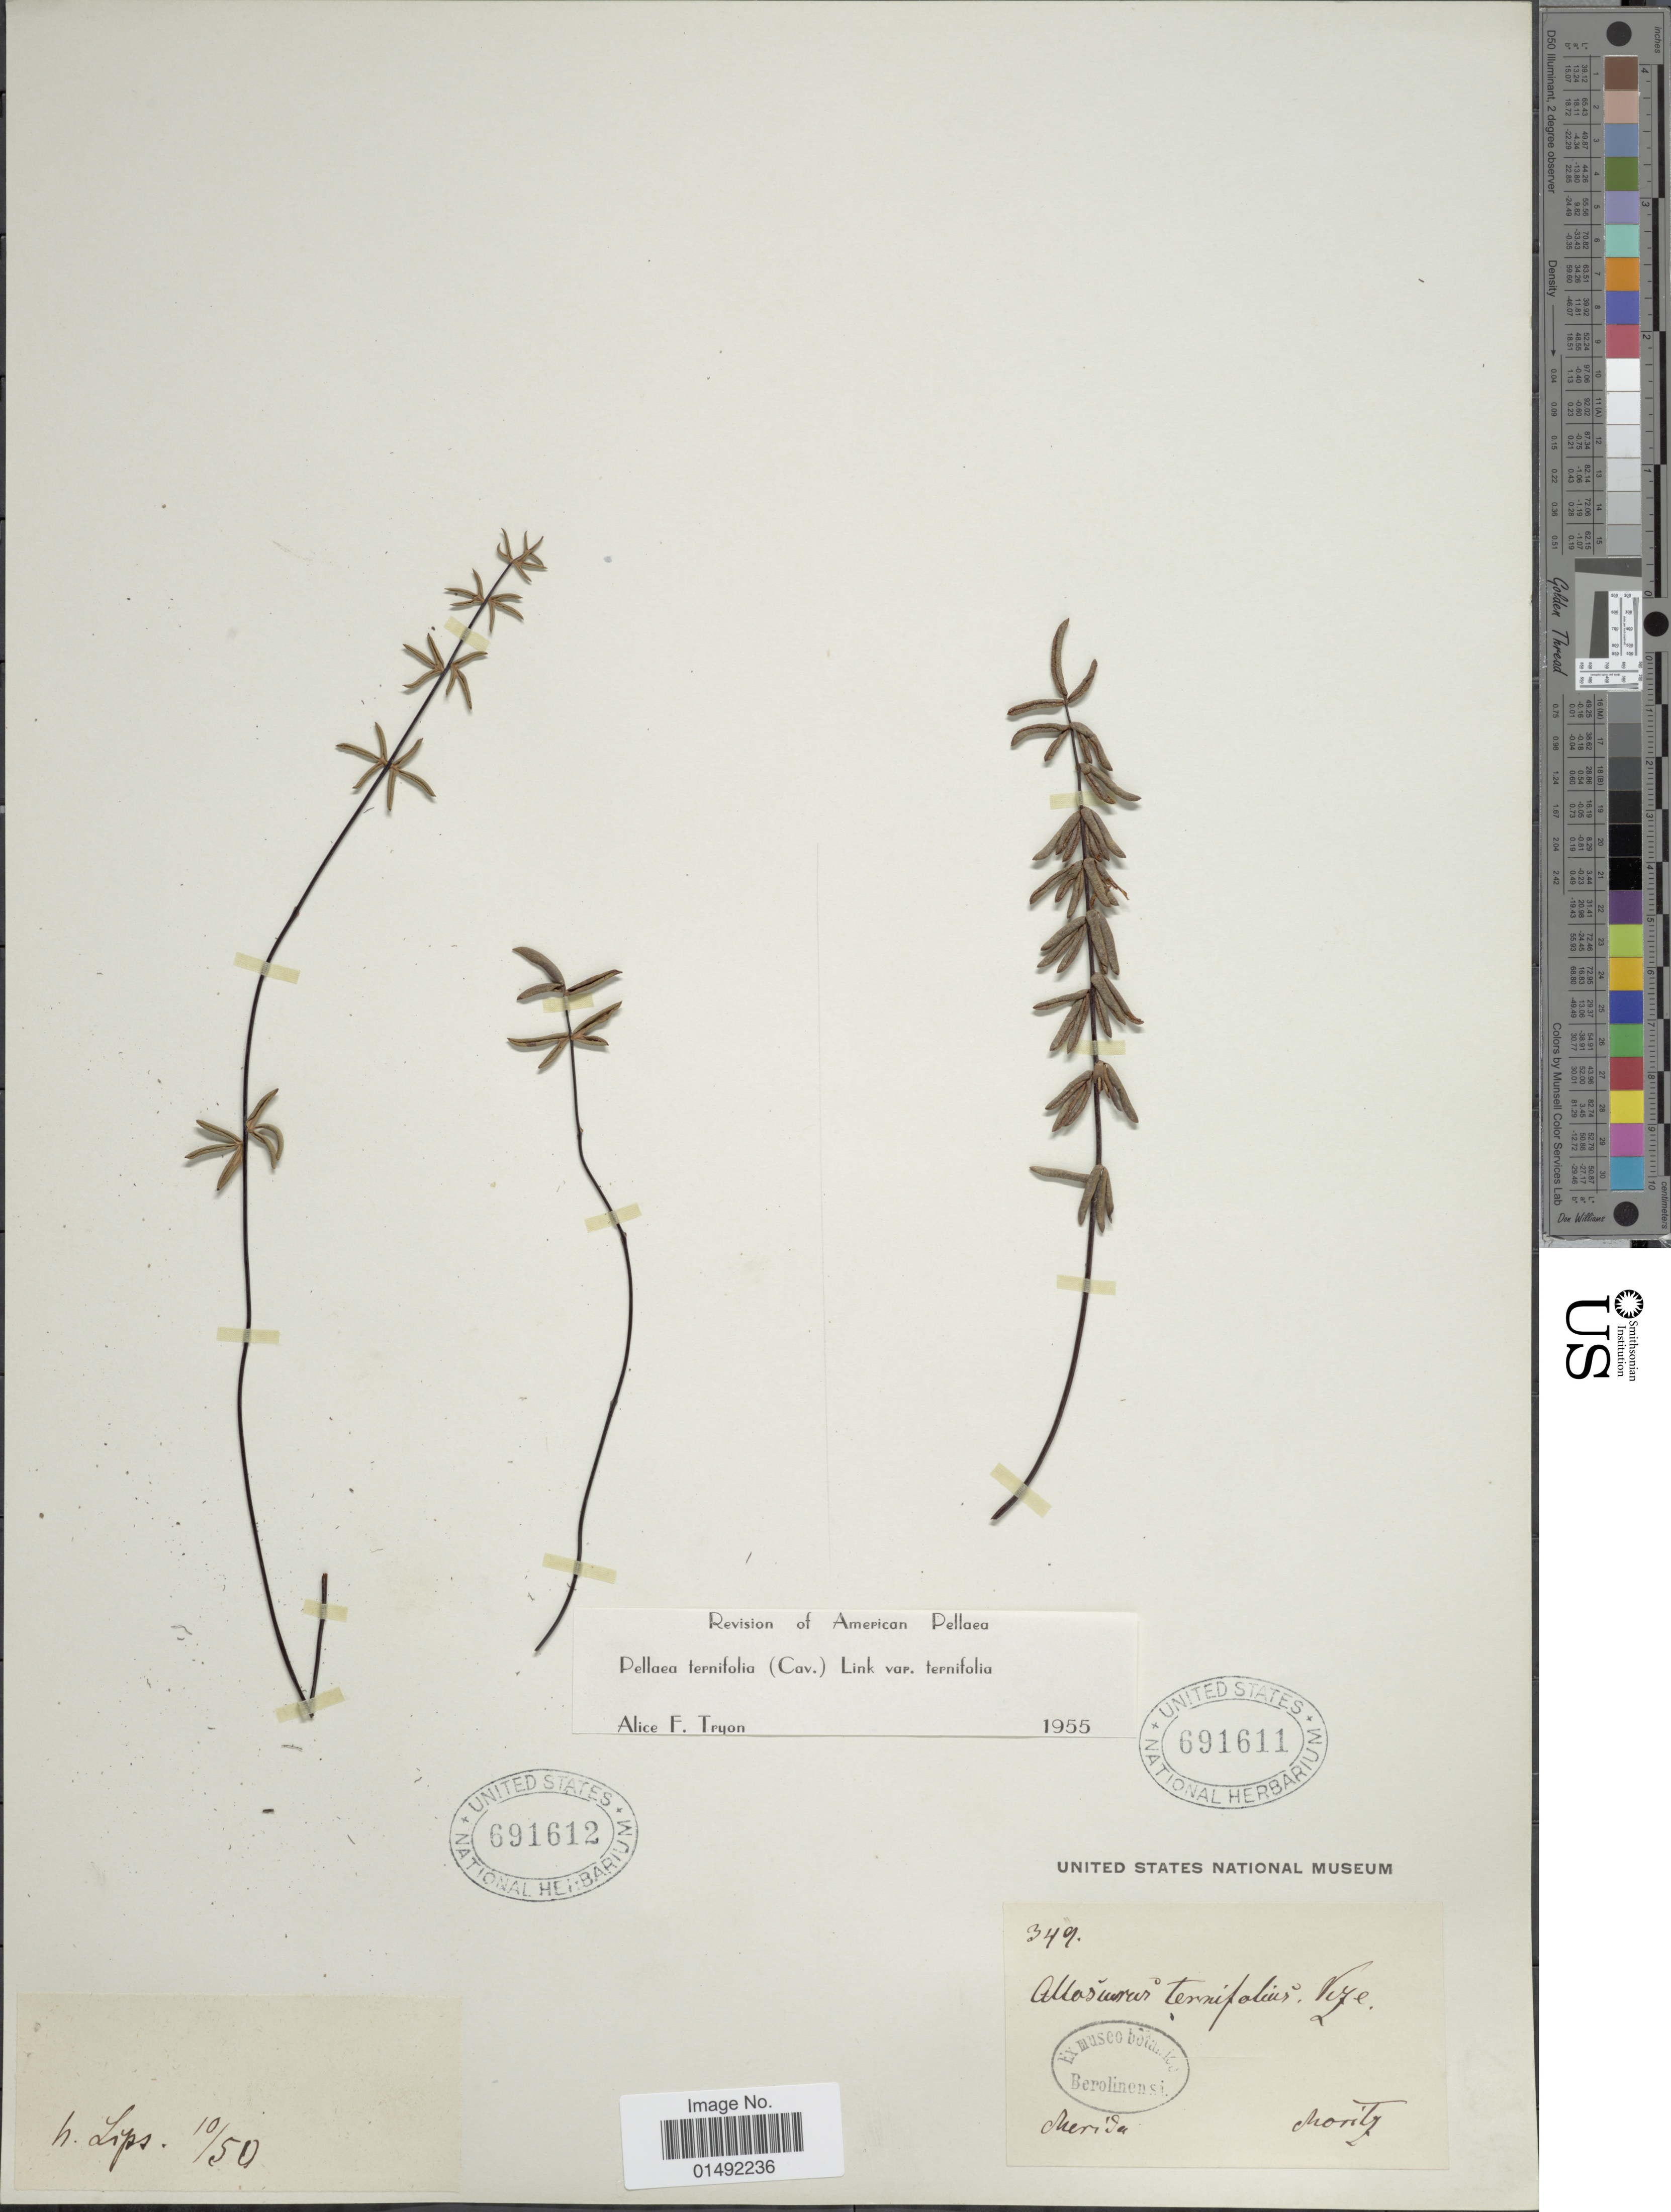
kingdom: Plantae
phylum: Tracheophyta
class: Polypodiopsida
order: Polypodiales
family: Pteridaceae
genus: Pellaea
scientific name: Pellaea ternifolia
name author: (Cav.) Link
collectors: Moritz, --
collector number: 349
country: Venezuela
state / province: Mérida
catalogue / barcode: US 691611